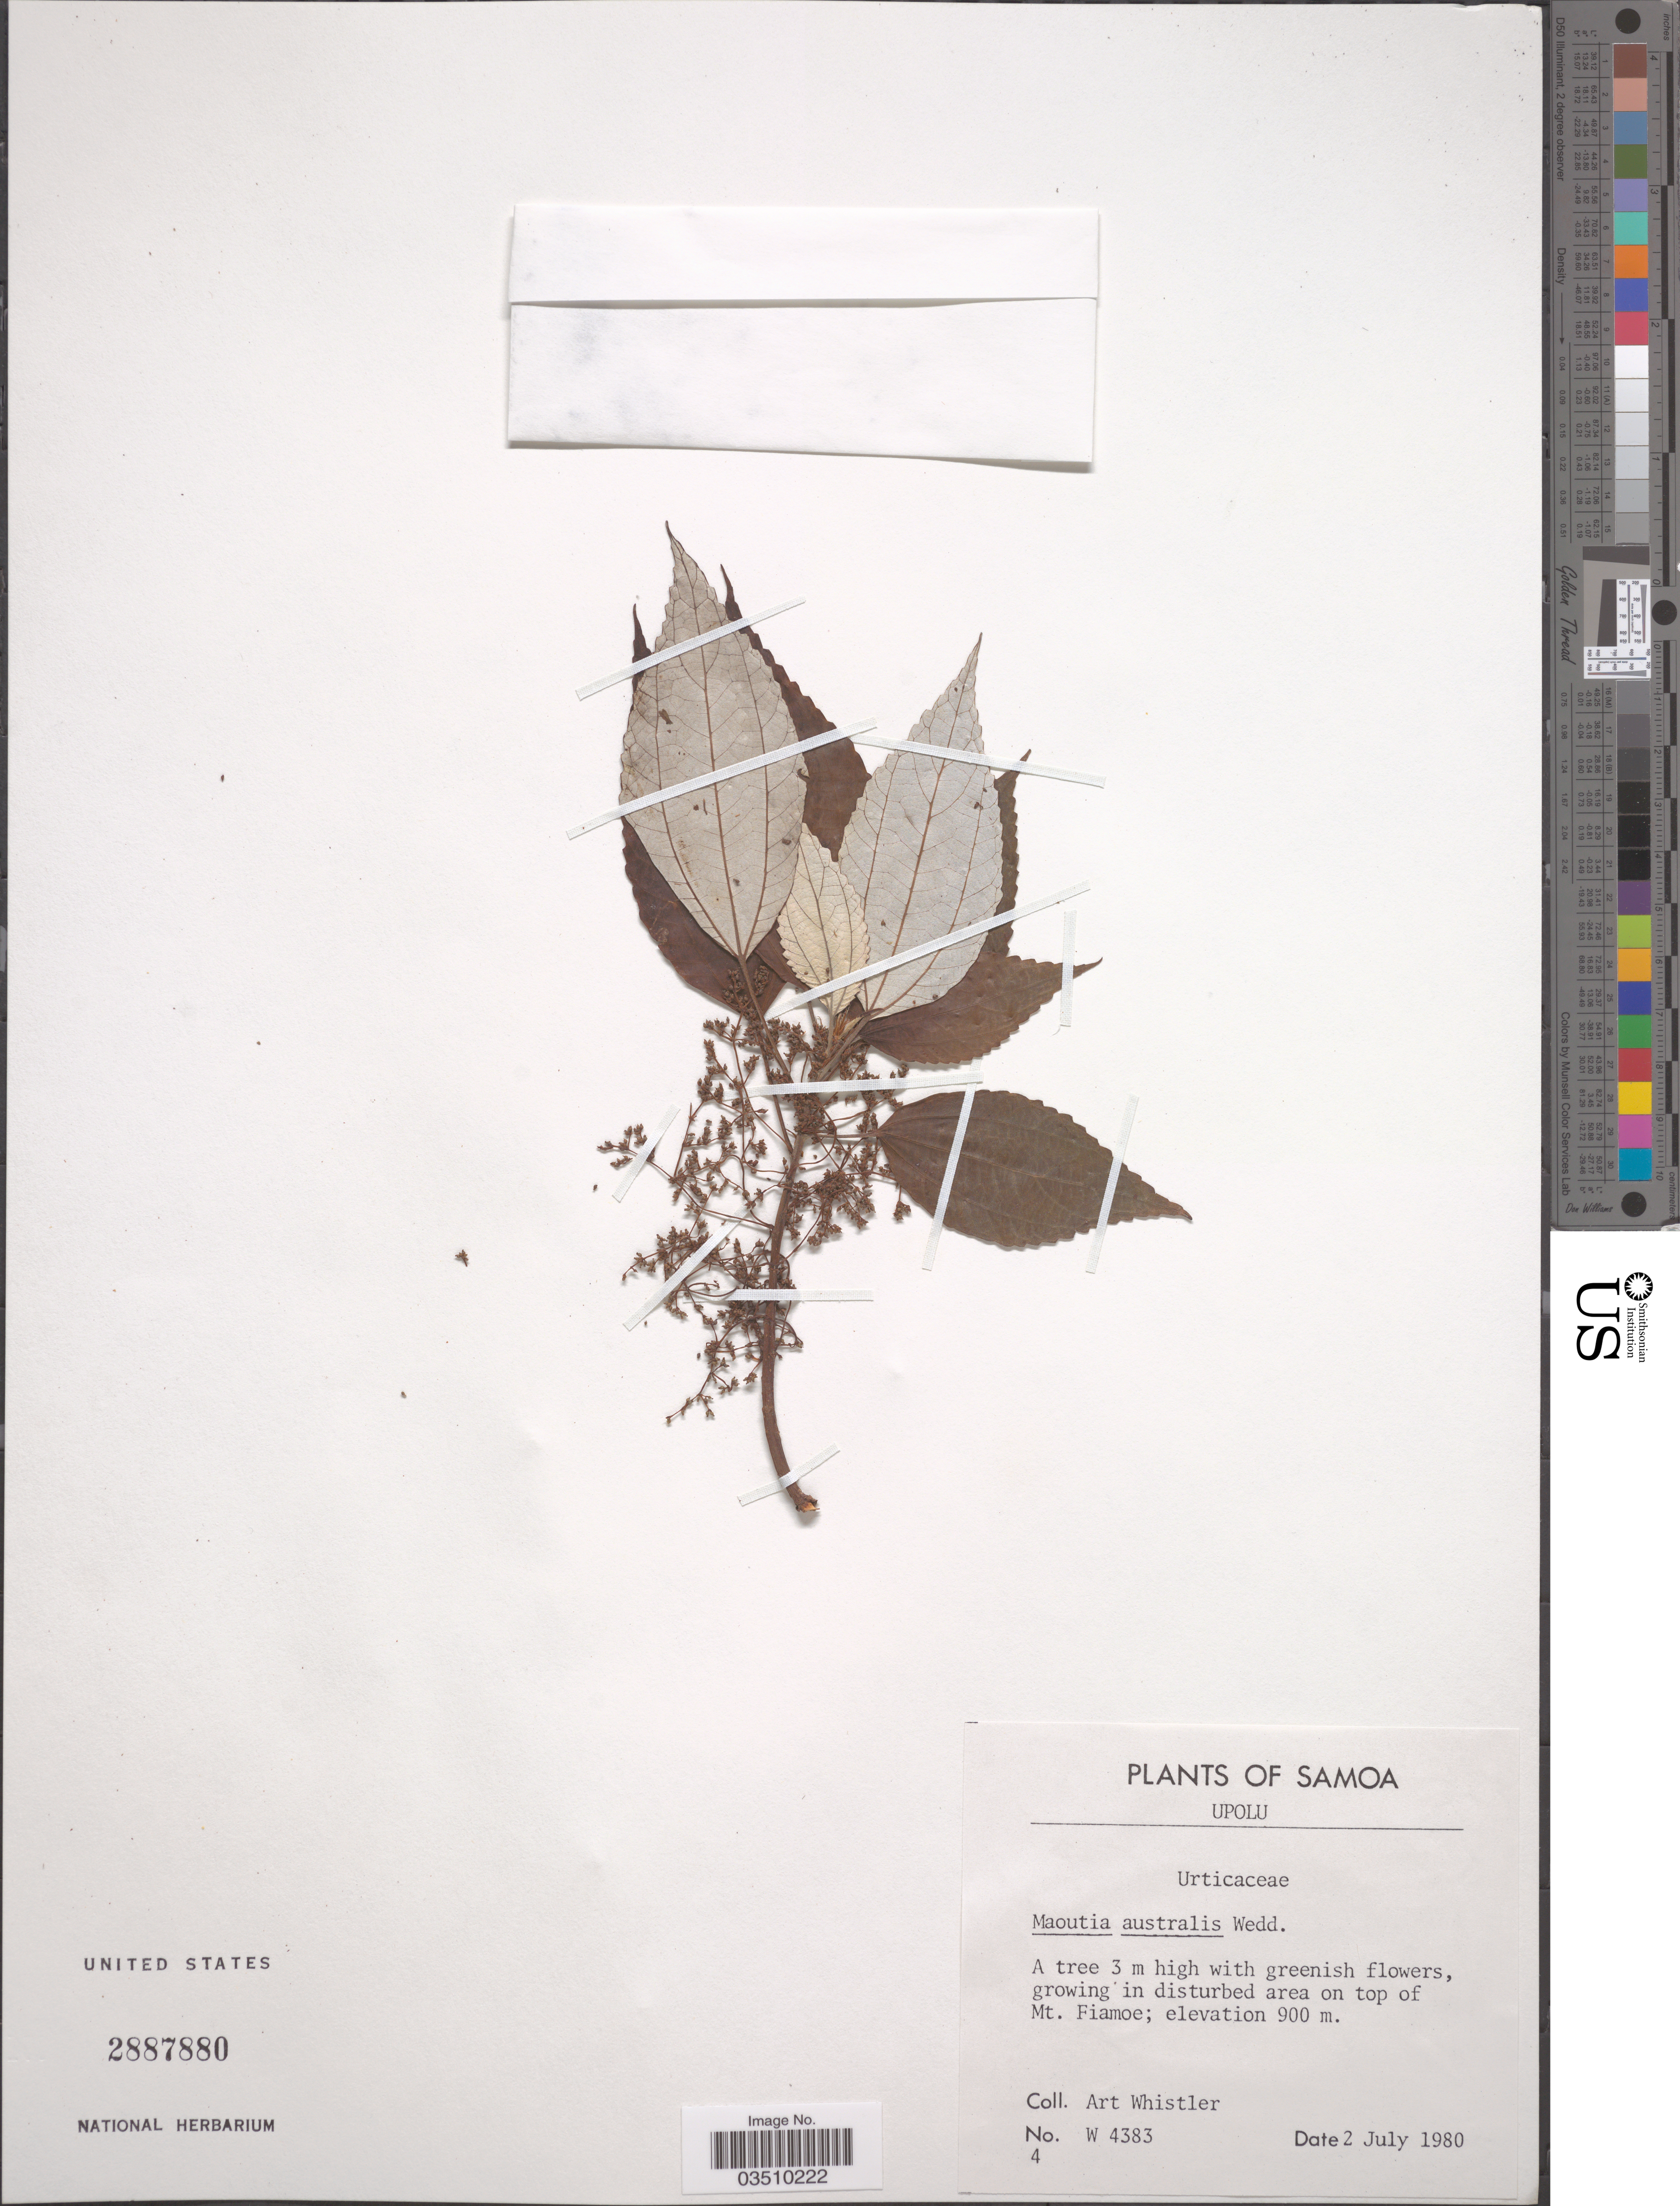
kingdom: Plantae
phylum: Tracheophyta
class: Magnoliopsida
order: Rosales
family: Urticaceae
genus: Maoutia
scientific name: Maoutia australis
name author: Wedd.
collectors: A. Whistler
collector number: W4383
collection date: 1980-07-02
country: Samoa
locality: Samoa. Upolu. Growing in disturbed area on top of Mt. Fiamoe.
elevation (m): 900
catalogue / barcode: US 2887880